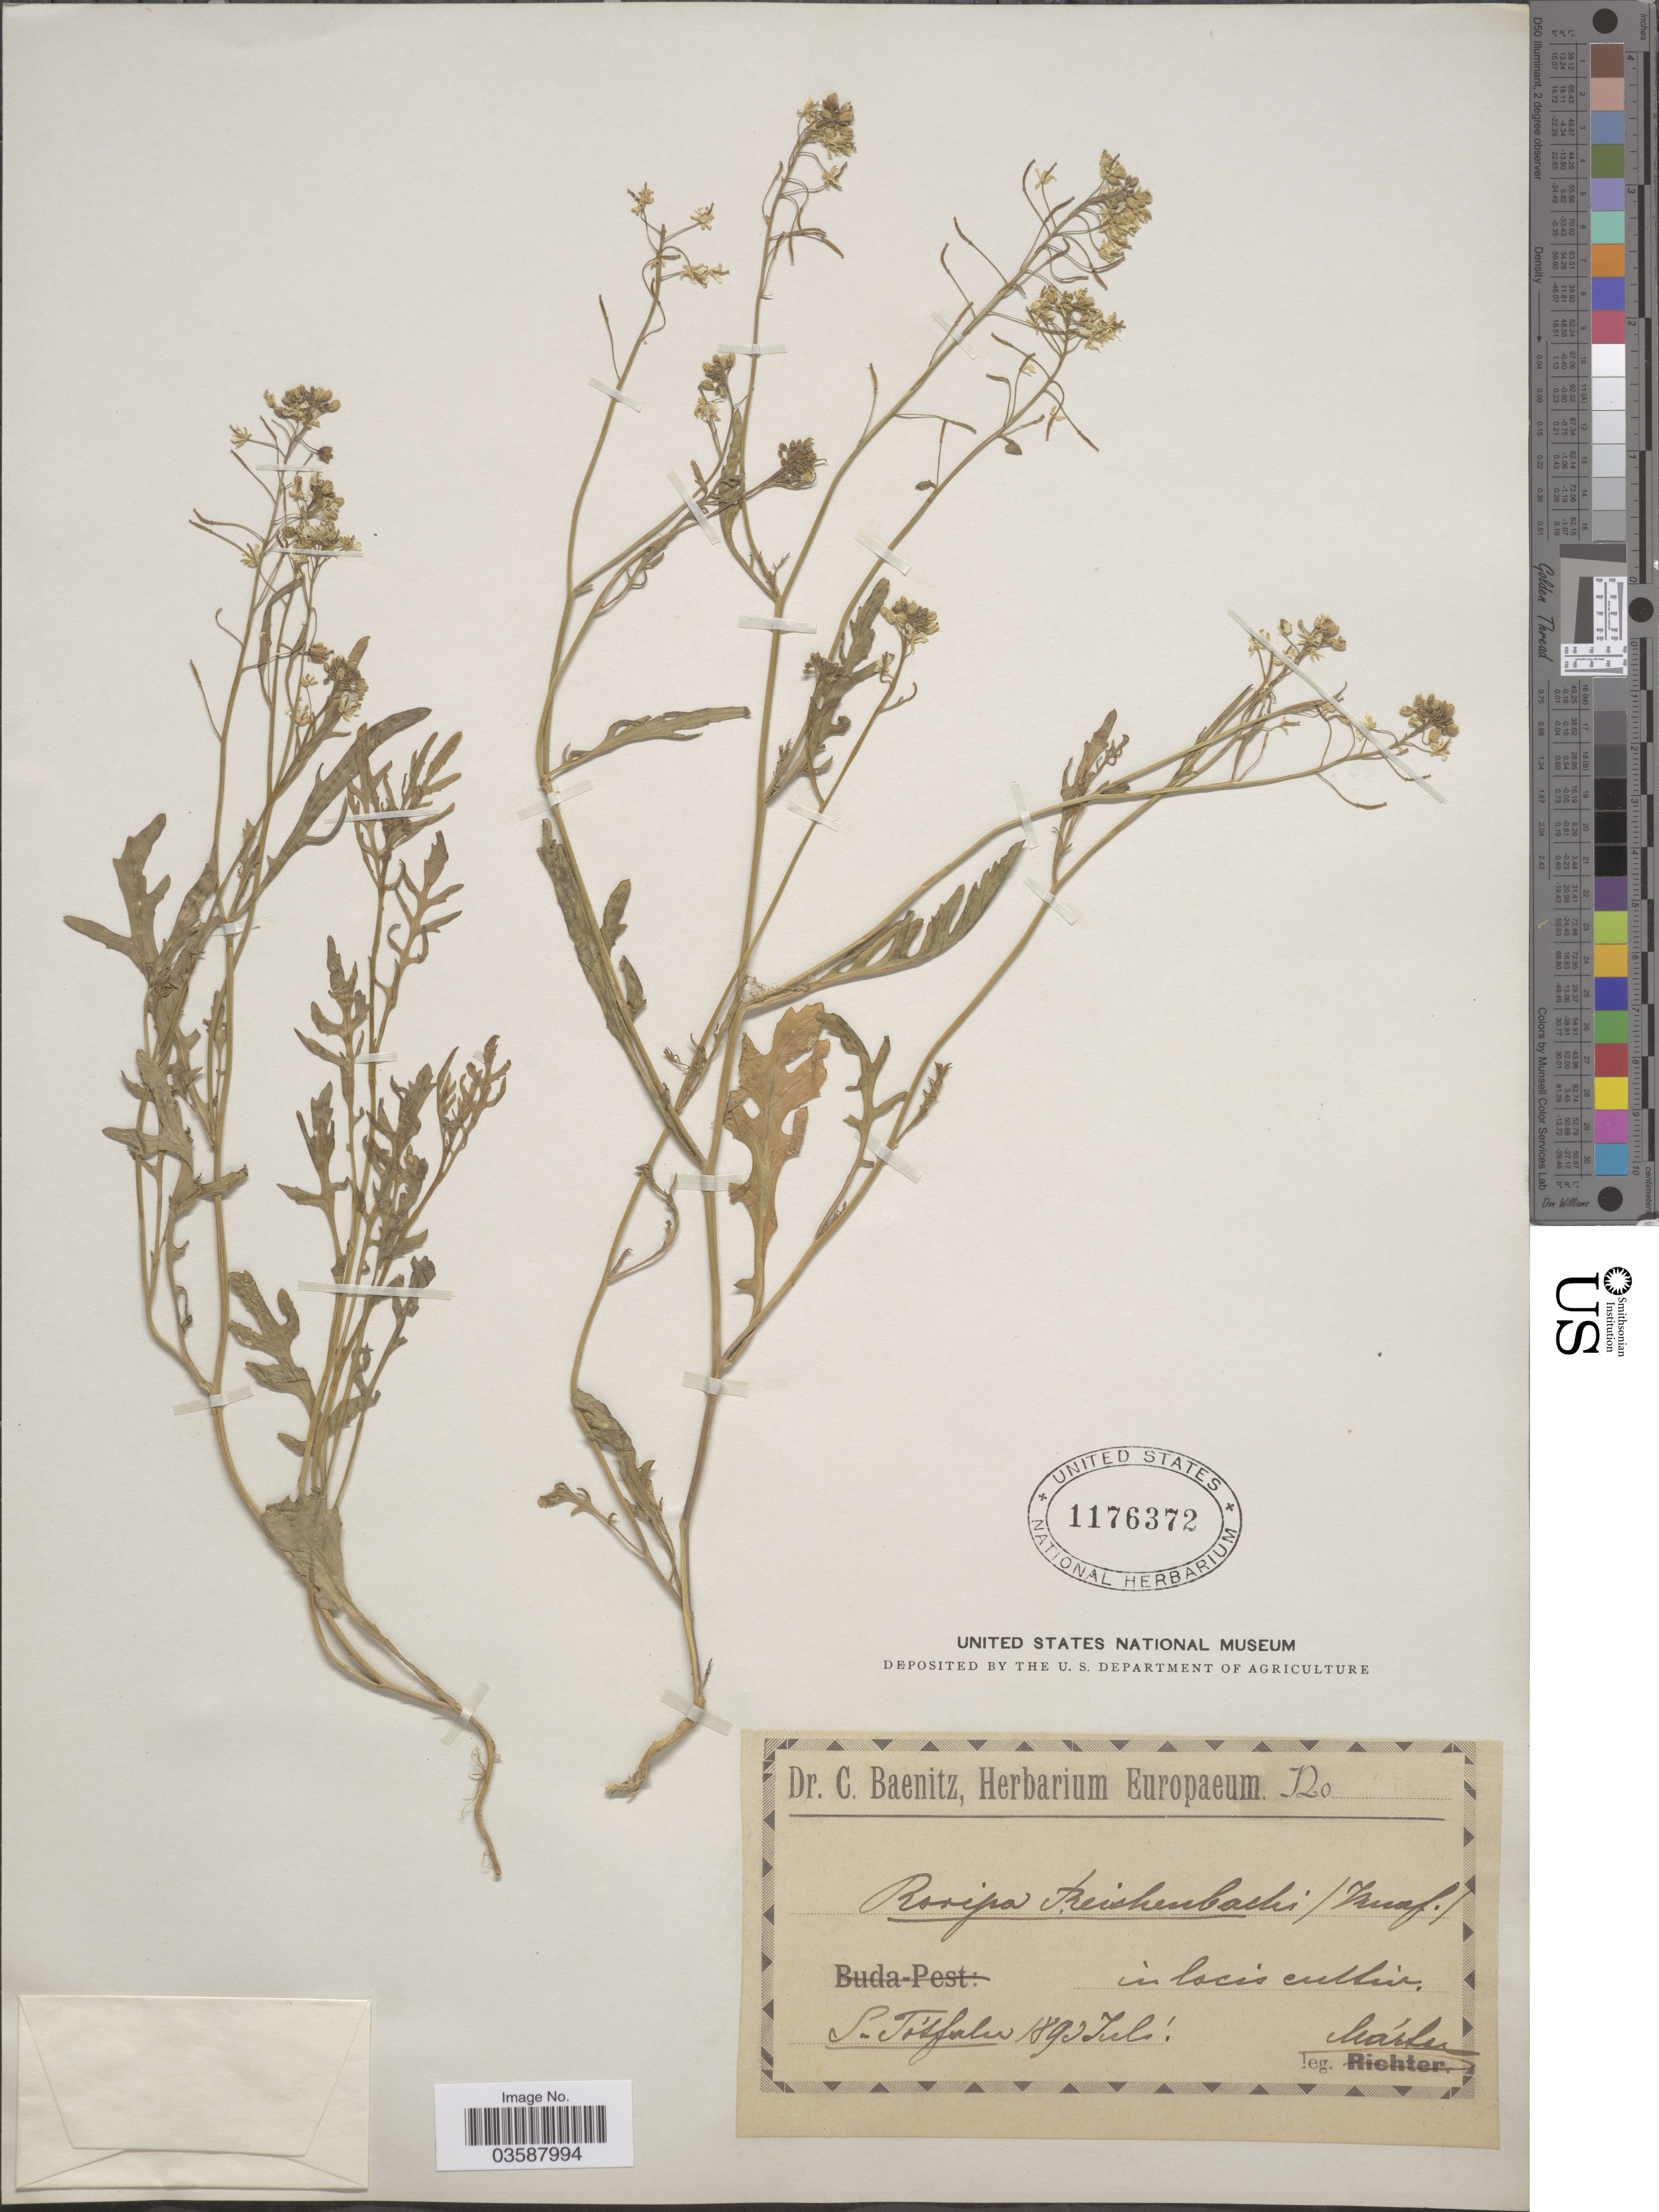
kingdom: Plantae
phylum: Tracheophyta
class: Magnoliopsida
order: Brassicales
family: Brassicaceae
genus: Rorippa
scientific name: Rorippa reichenbachii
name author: Simonk.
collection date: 1893-07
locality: S. Tósfaln. [interpreted]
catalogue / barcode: US 1176372